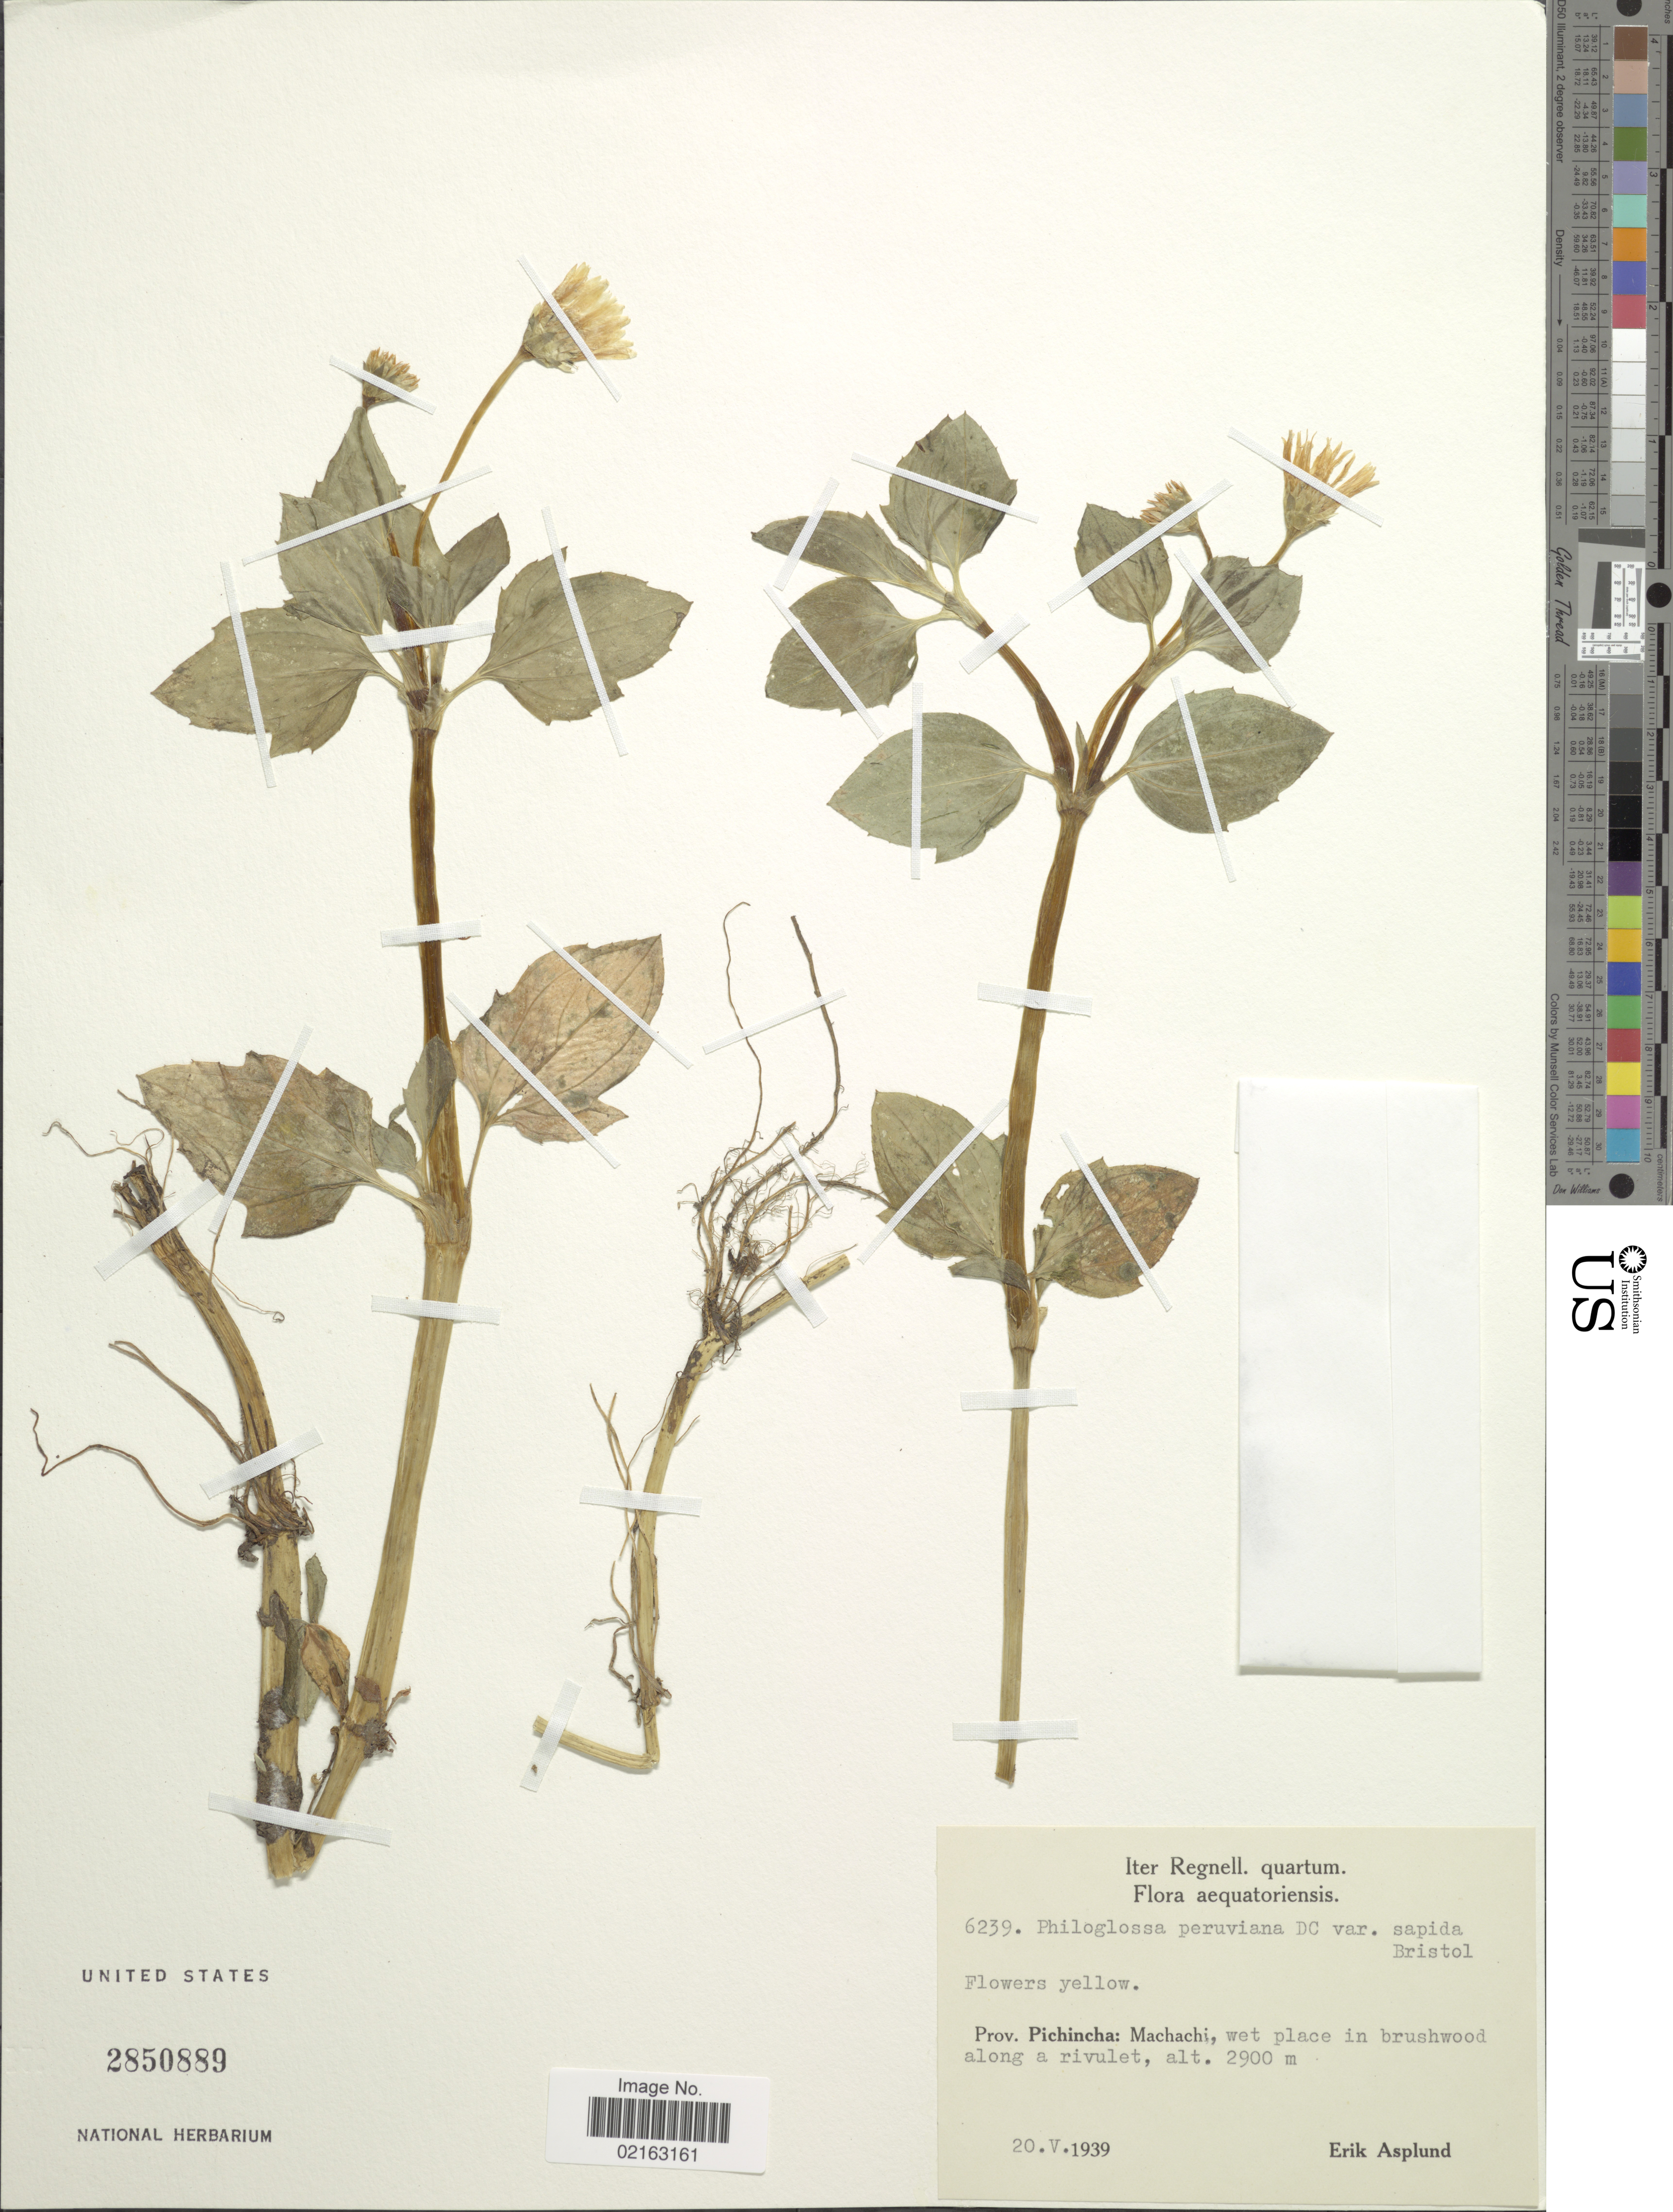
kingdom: Plantae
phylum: Tracheophyta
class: Magnoliopsida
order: Asterales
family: Asteraceae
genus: Philoglossa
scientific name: Philoglossa mimuloides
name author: (Hieron.) H. Rob. & Brettell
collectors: E. Asplund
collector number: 6239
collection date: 1939-05-20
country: Ecuador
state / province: Pichincha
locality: Prov. Pichincha: Machachi, wet place in brushwood along a rivulet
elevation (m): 2900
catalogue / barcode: US 2850889